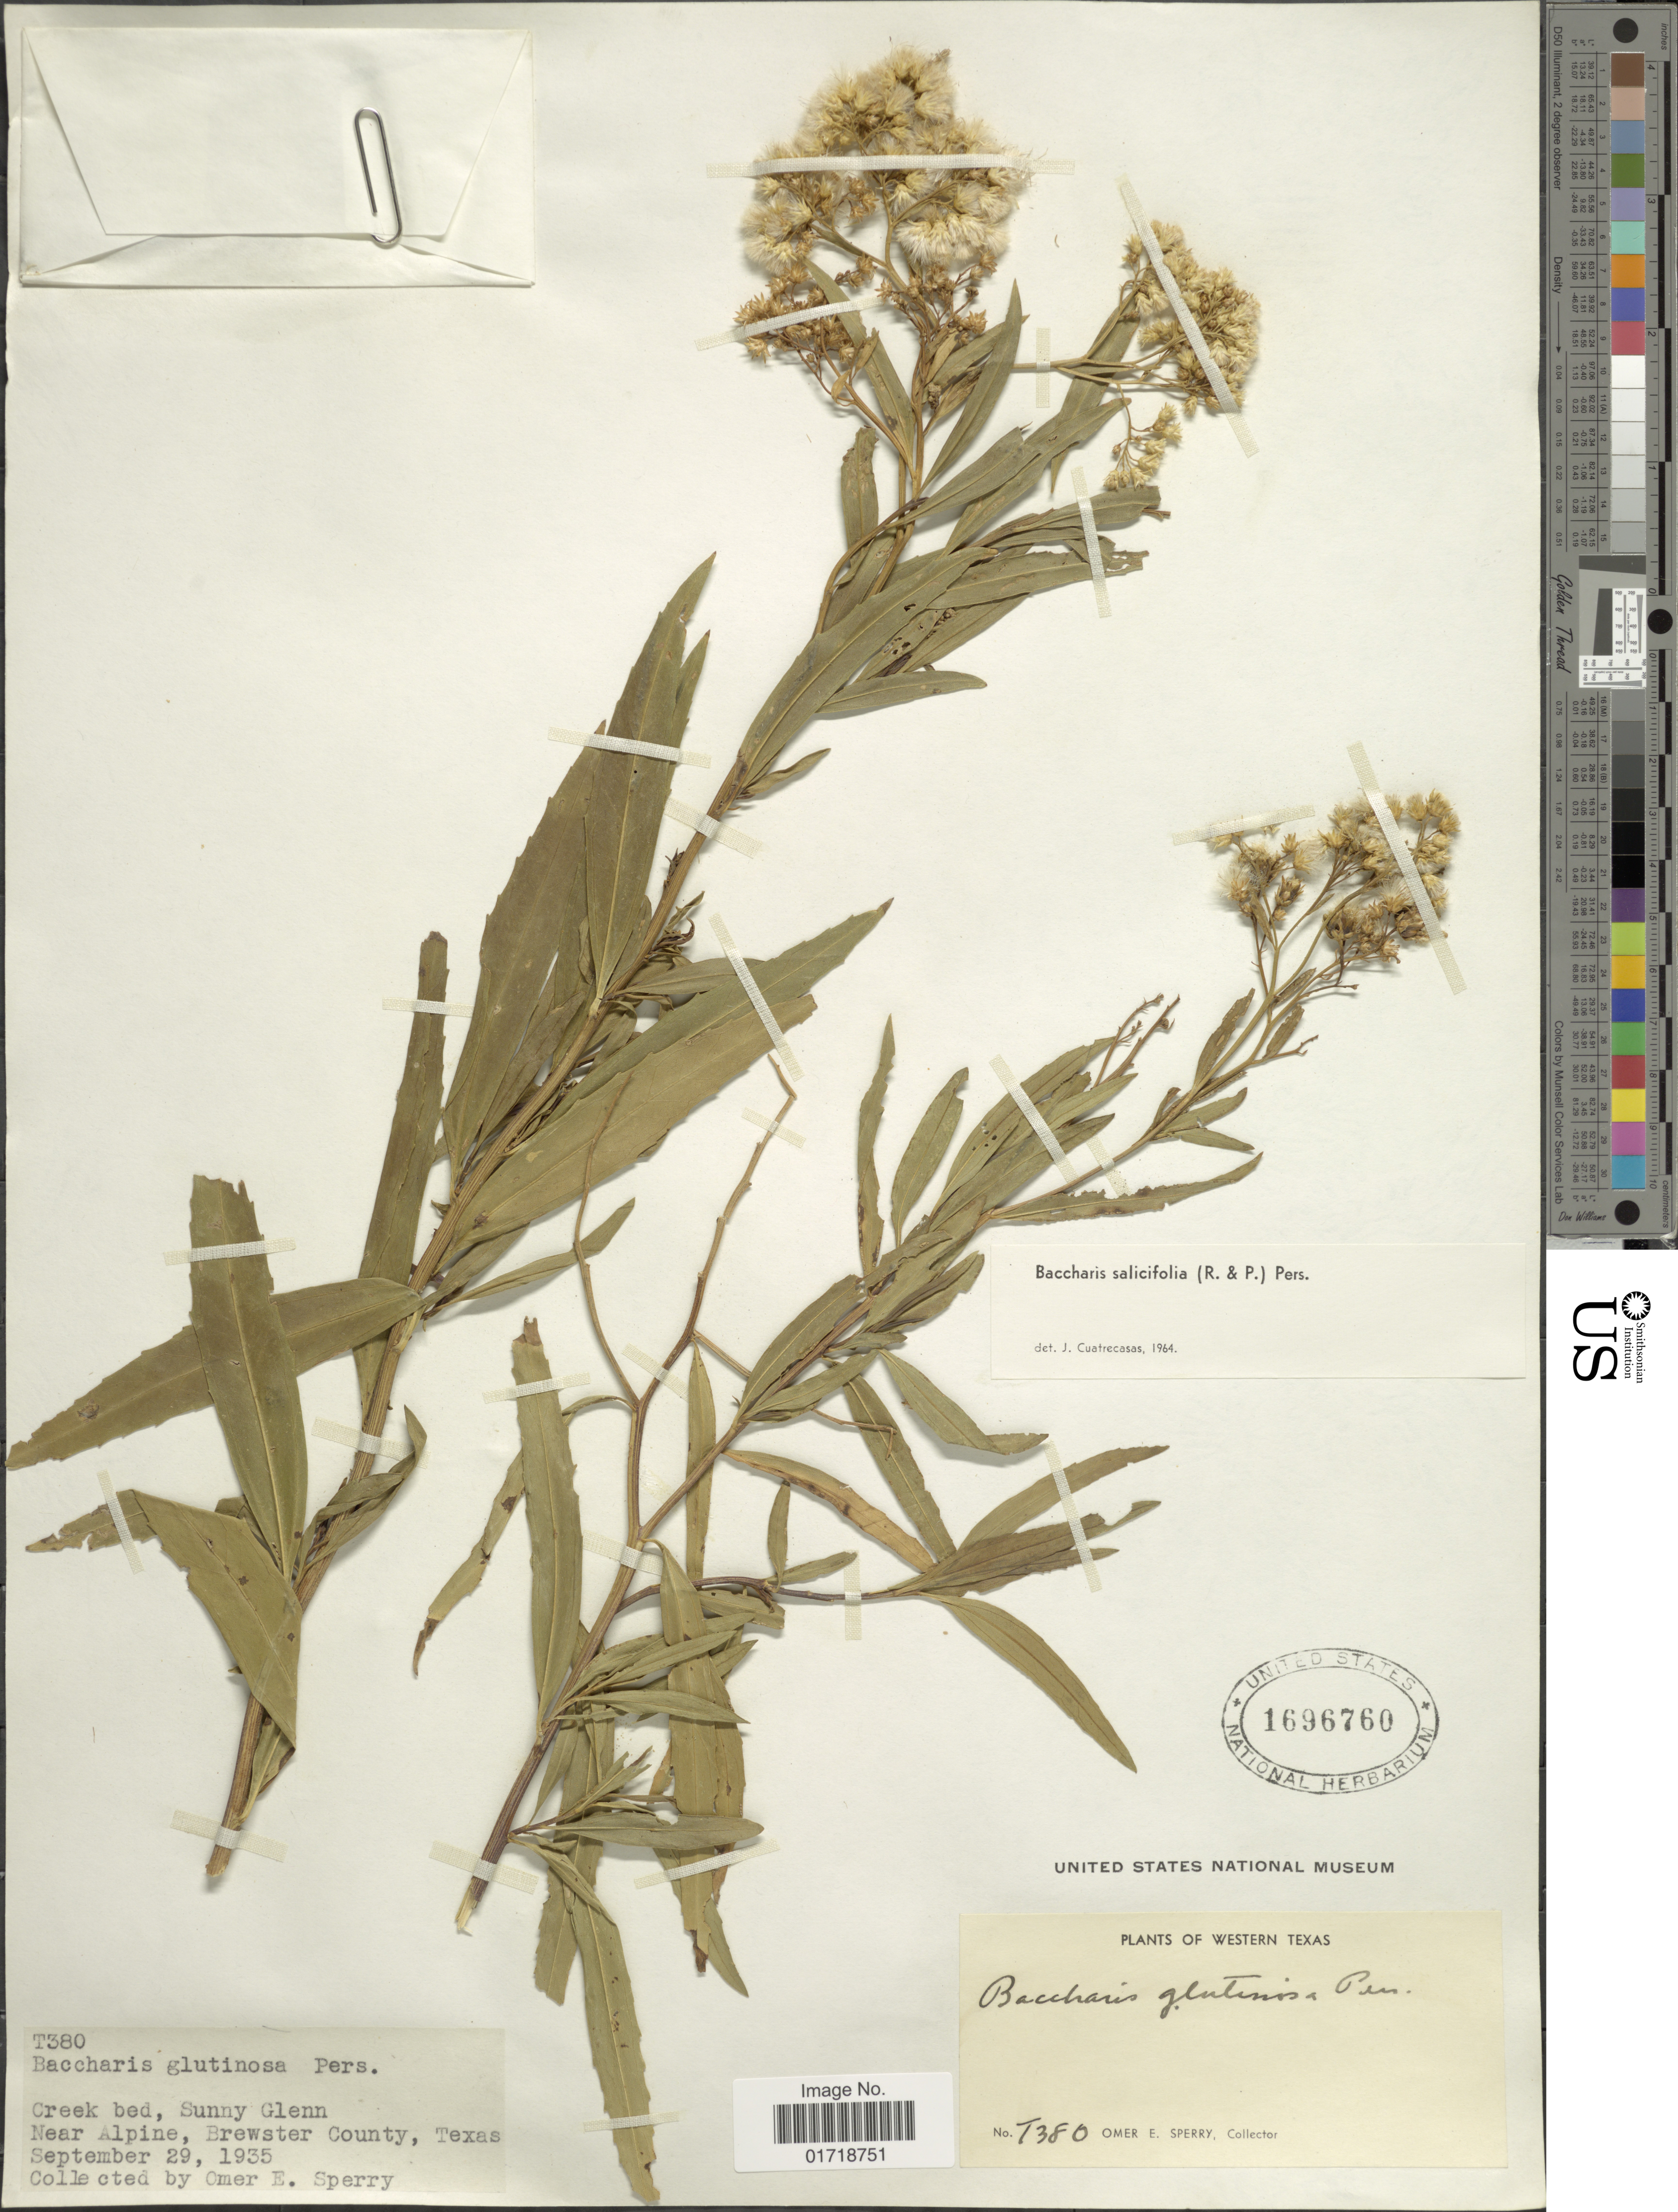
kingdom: Plantae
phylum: Tracheophyta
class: Magnoliopsida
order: Asterales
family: Asteraceae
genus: Baccharis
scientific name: Baccharis glutinosa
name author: Pers.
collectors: O. E. Sperry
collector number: T380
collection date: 1935-09-29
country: United States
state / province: Texas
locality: Creek bed, Sunny Glenn, Near Alpine, Brewster County, Texas.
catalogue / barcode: US 1696760